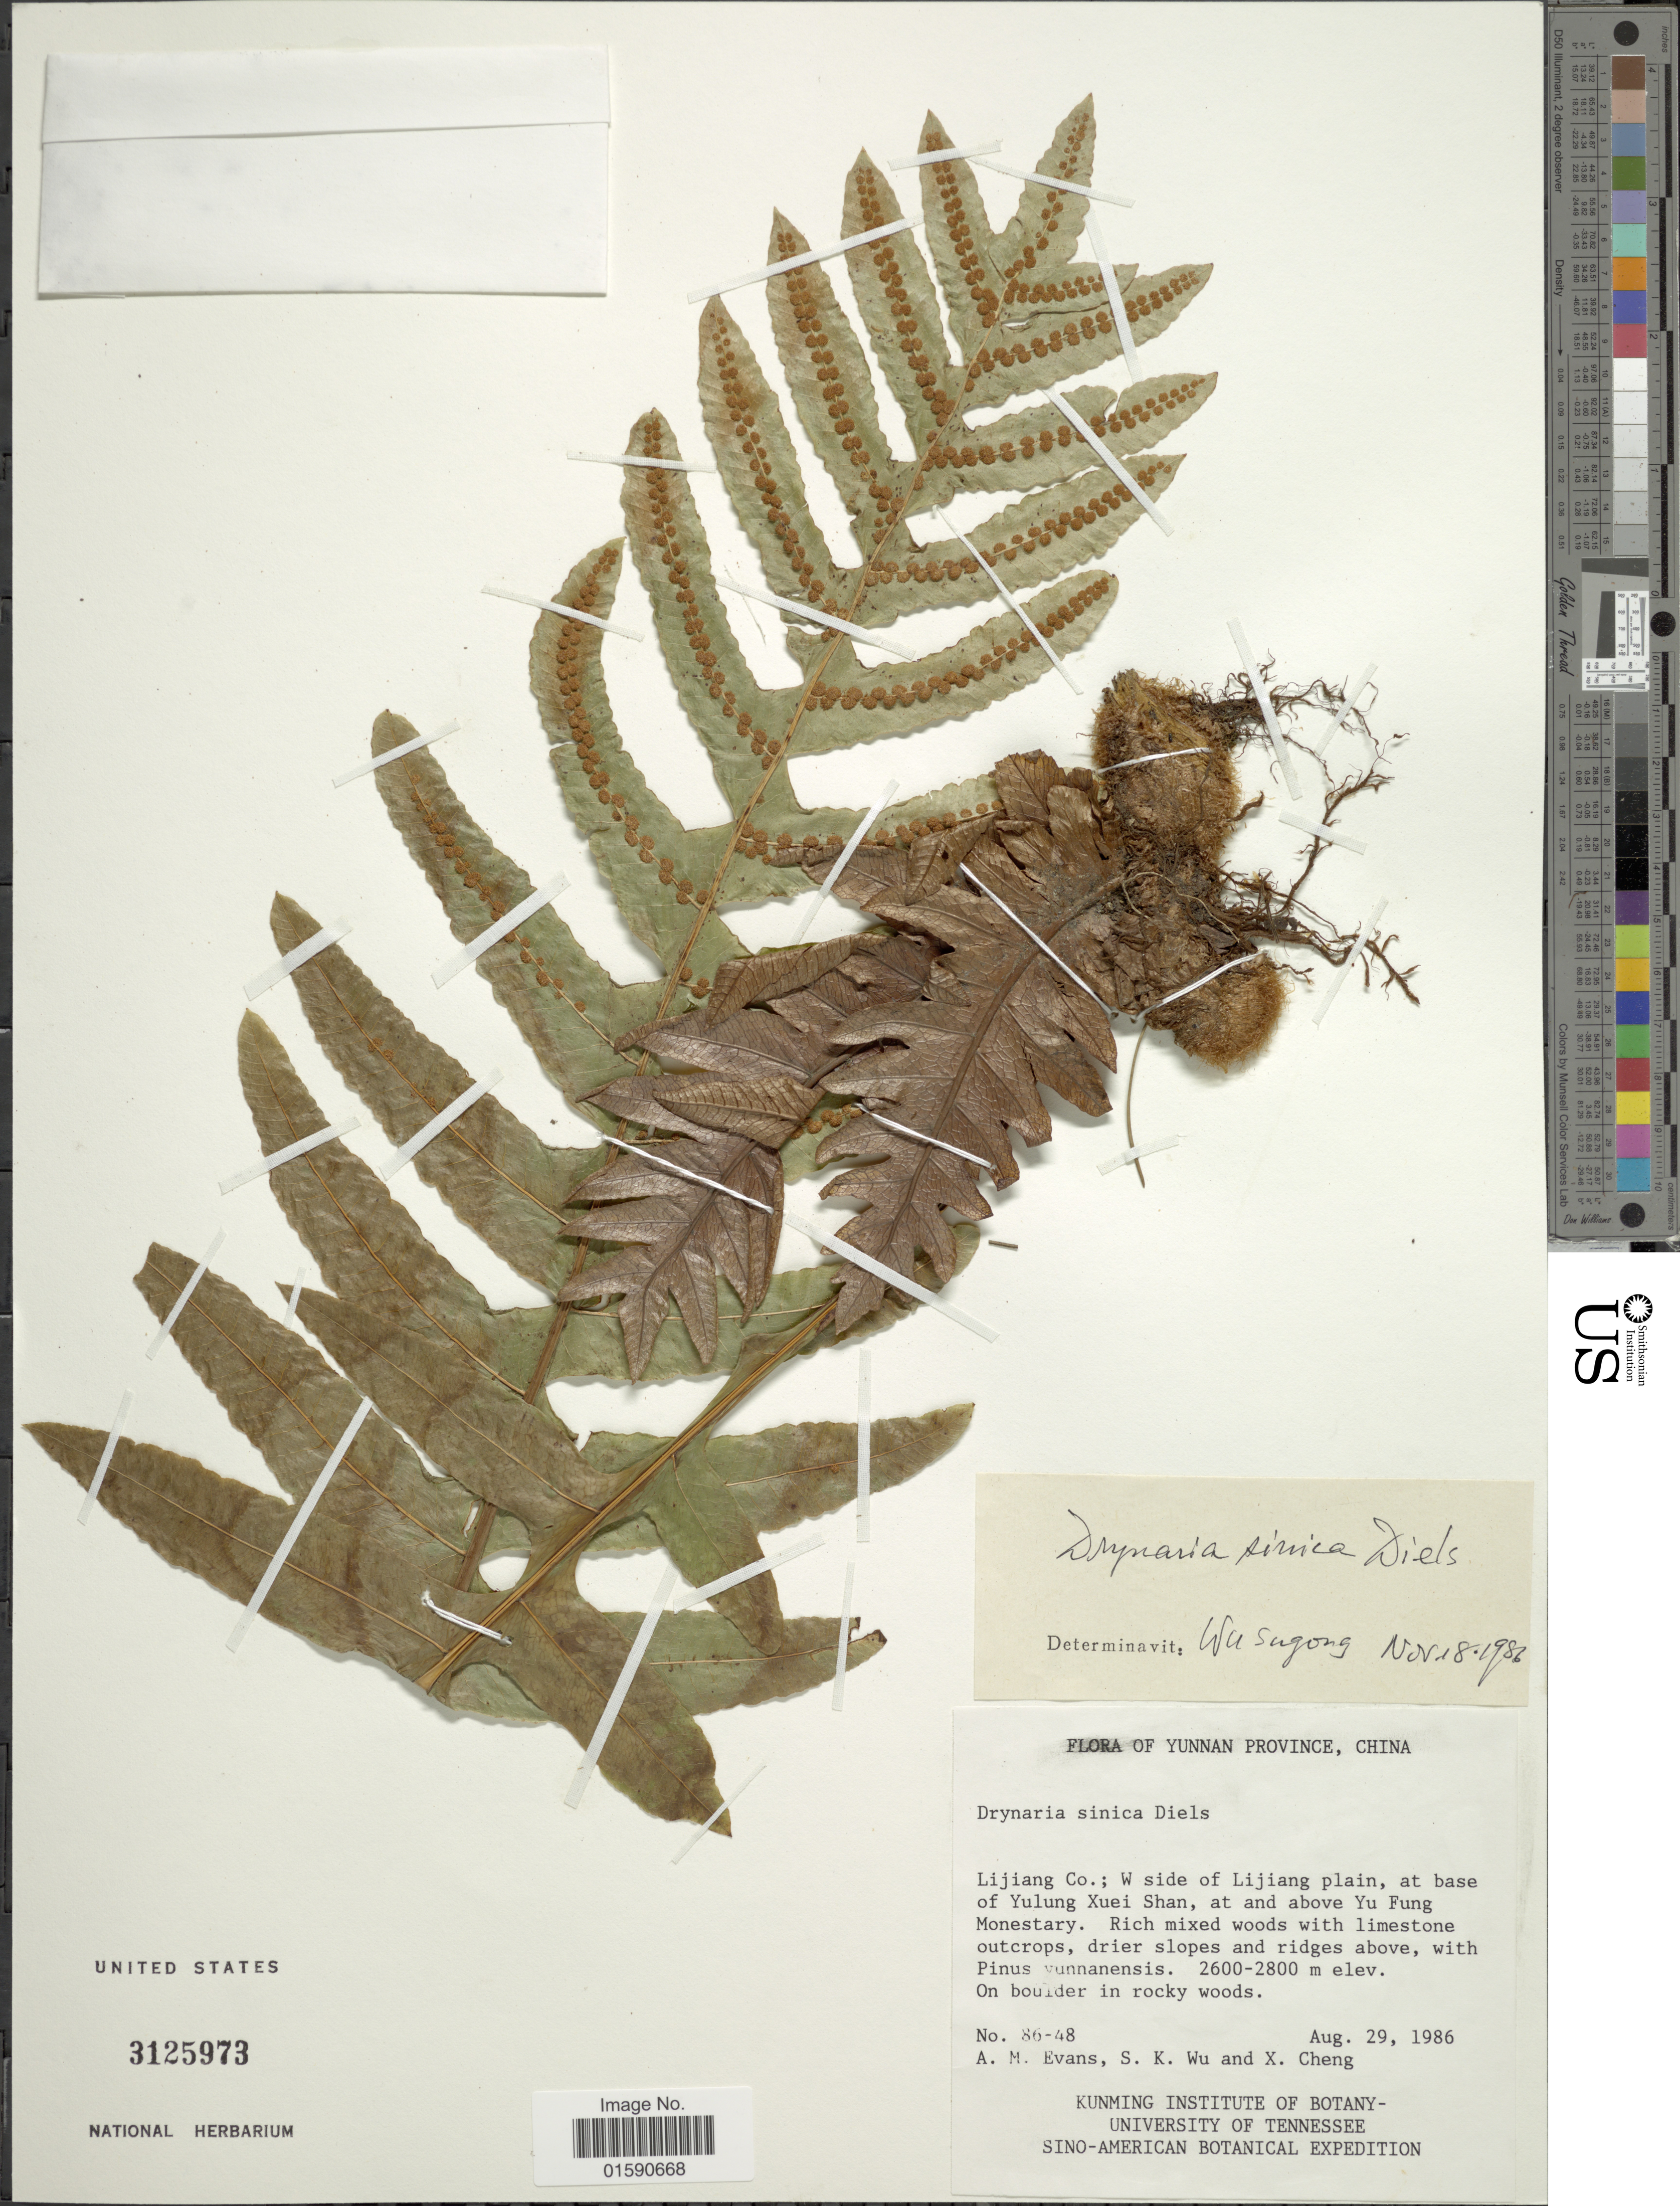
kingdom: Plantae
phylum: Tracheophyta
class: Polypodiopsida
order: Polypodiales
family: Polypodiaceae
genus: Drynaria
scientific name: Drynaria sinica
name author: Diels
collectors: A. M. Evans, S. K. Wu & X. Cheng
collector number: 86-48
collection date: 1986-08-29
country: China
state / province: Yunnan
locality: Lijiang Co;.: W side of Lijiang plain, at base of Yulung Xuei Shan, at and above Yu Fung Monestary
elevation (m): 2600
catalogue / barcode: US 3125973